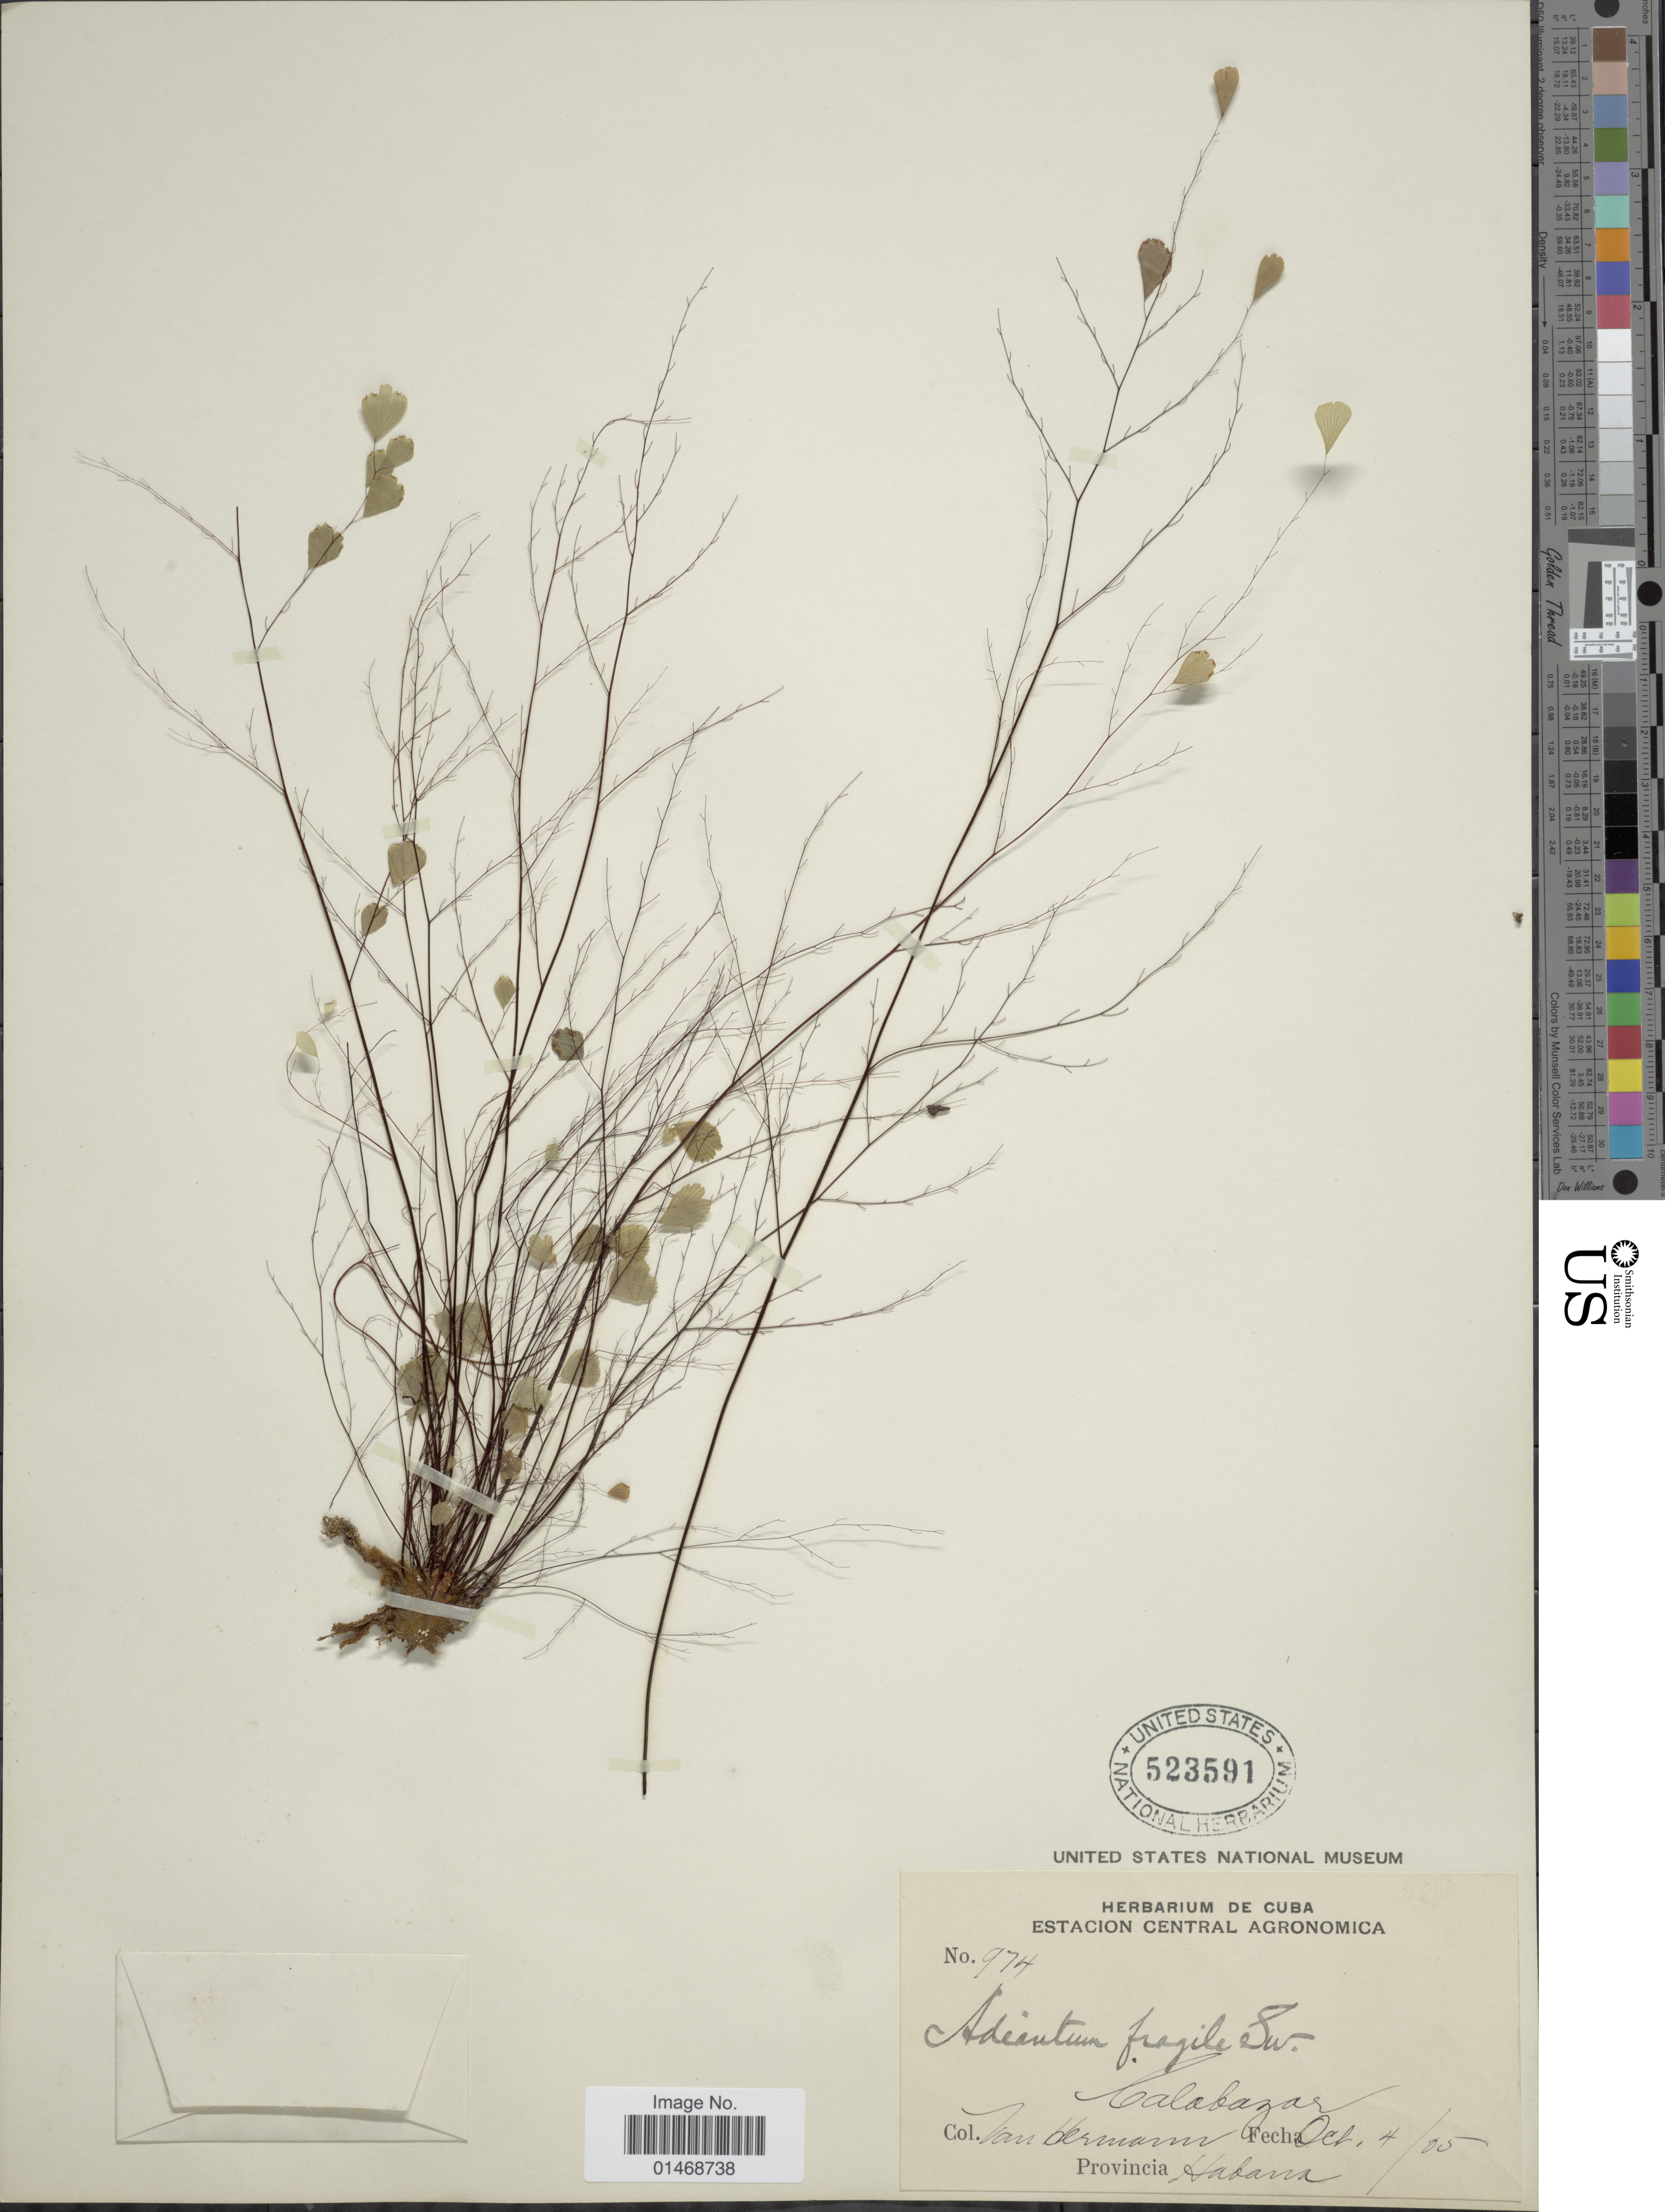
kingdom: Plantae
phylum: Tracheophyta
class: Polypodiopsida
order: Polypodiales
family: Pteridaceae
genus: Adiantum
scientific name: Adiantum fragile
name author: Sw.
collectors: Van Hermann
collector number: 974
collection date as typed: Transcribed d/m/y: 4/10/5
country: Cuba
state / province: La Habana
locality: Calabazar, provincia Habana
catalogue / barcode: US 523591